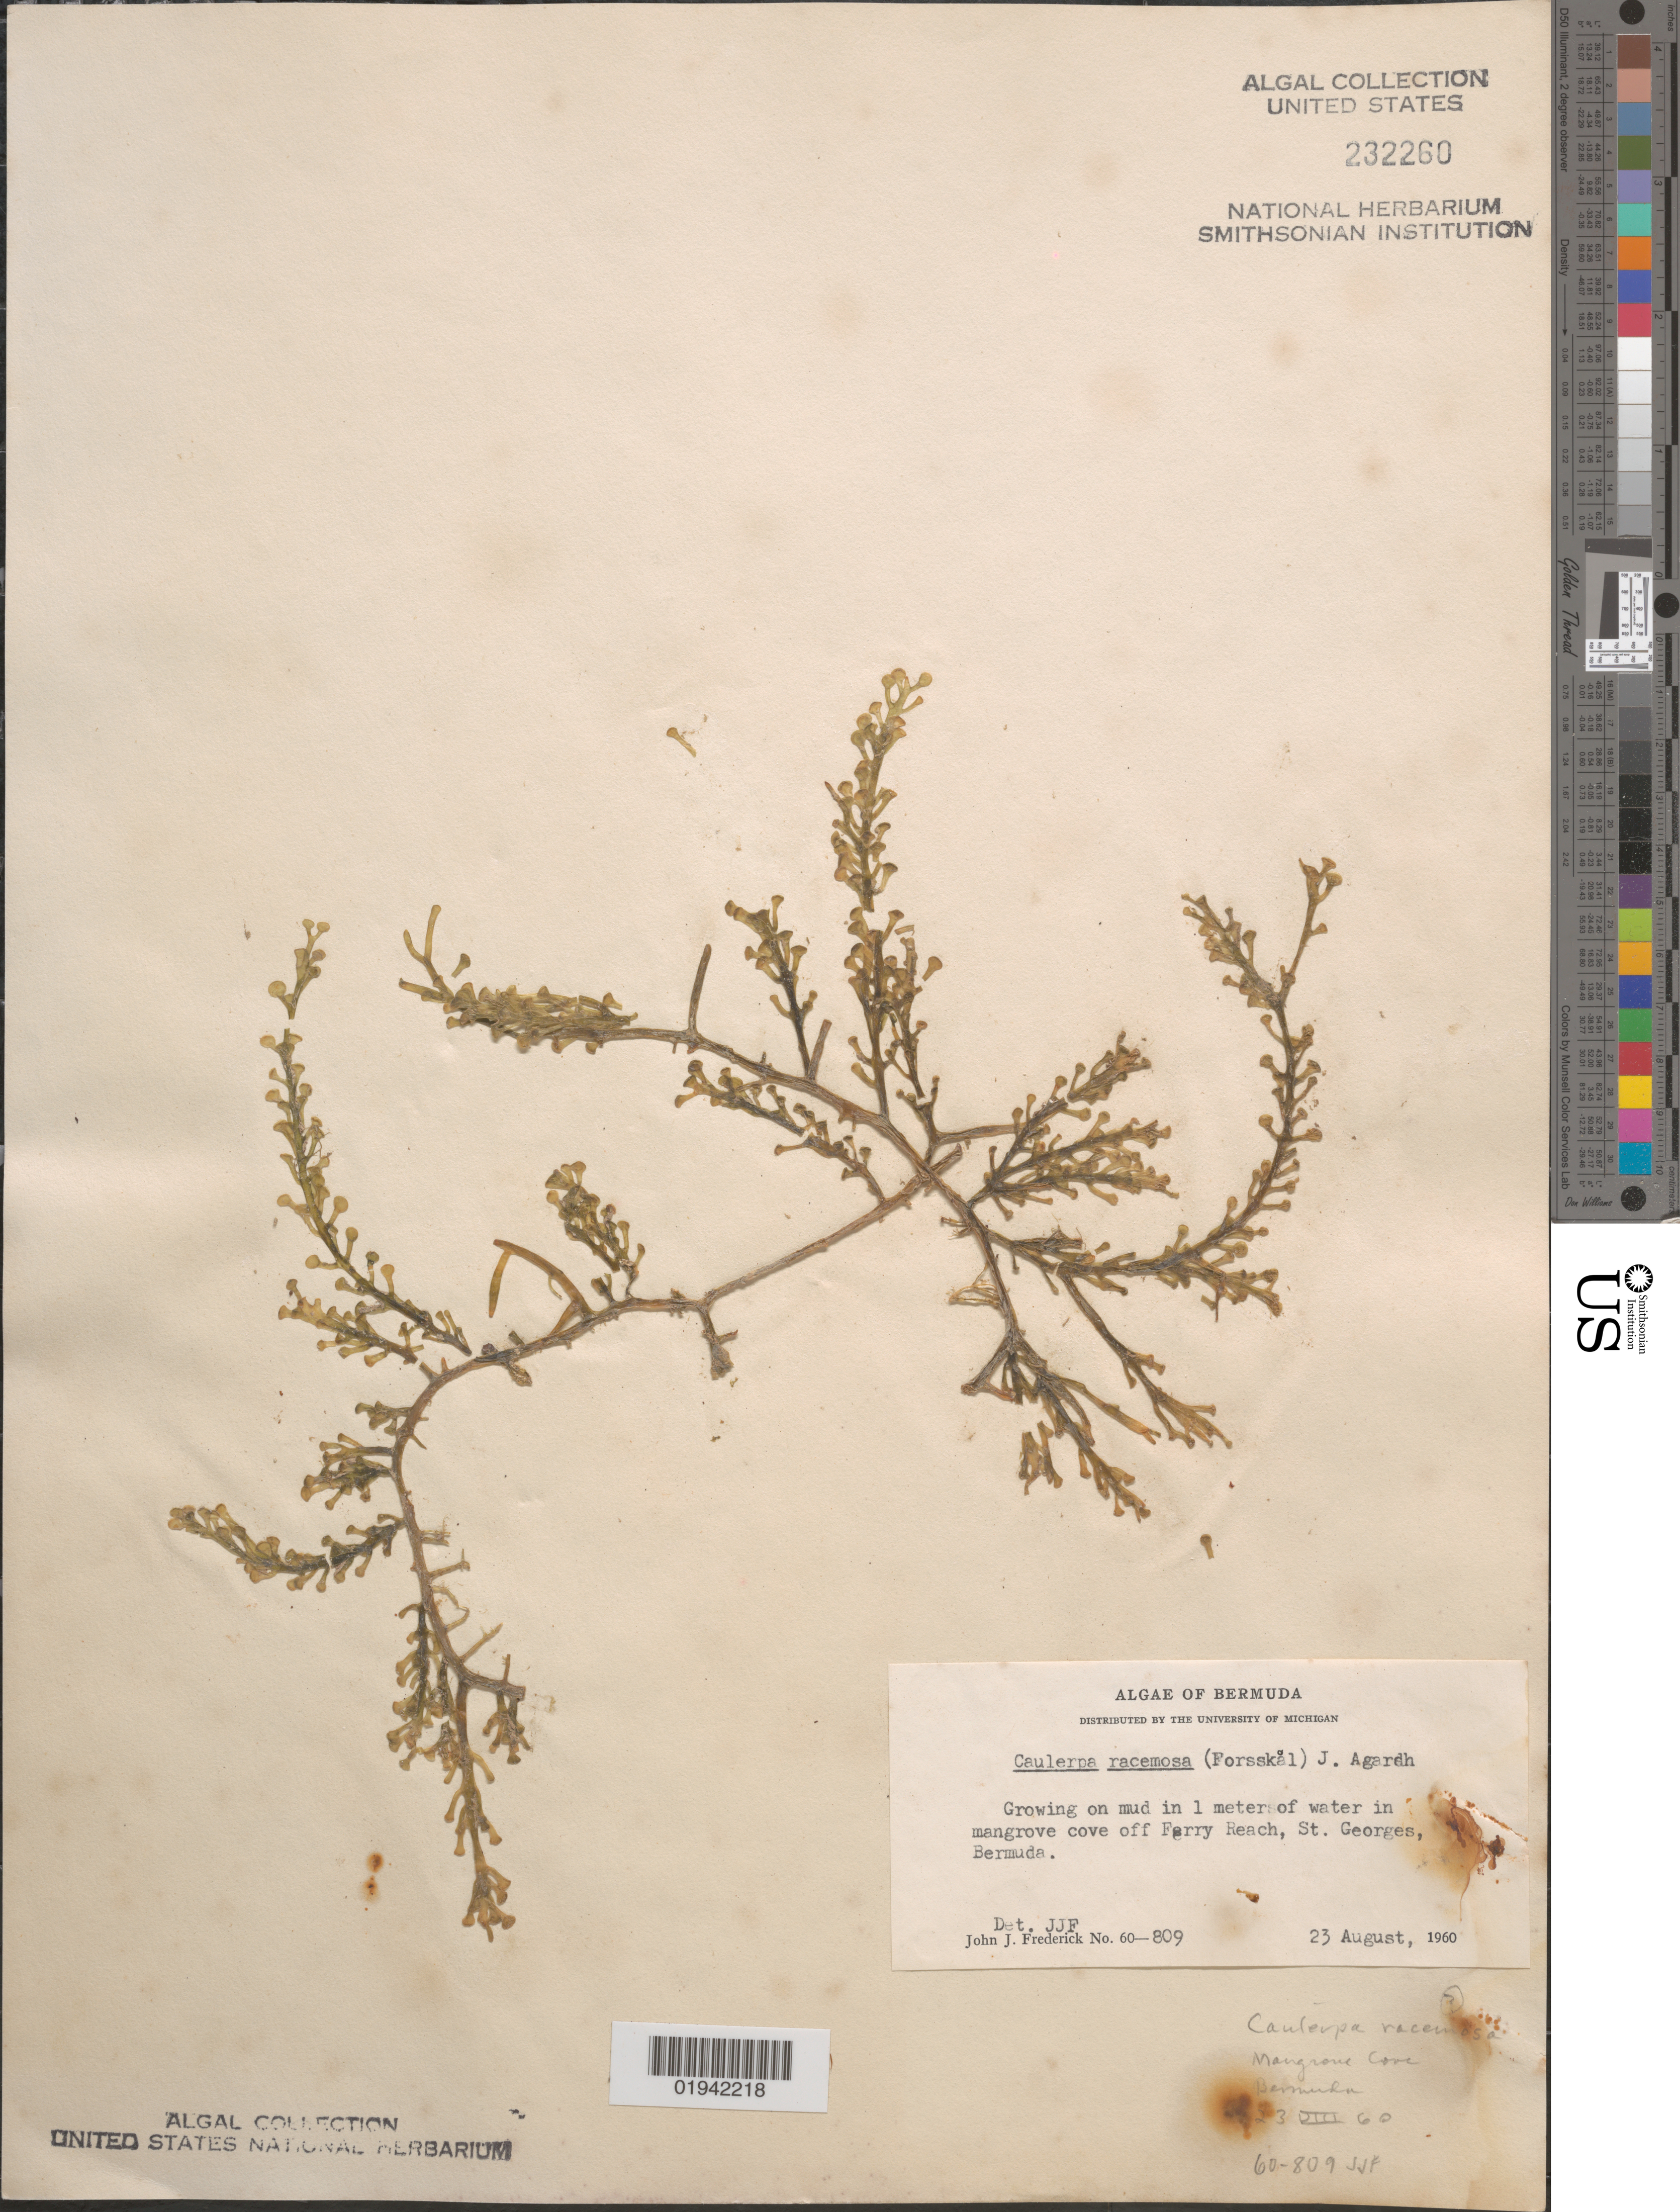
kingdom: Plantae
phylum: Chlorophyta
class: Ulvophyceae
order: Bryopsidales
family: Caulerpaceae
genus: Caulerpa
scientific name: Caulerpa racemosa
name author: (Forssk.) J. Agardh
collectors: J. Frederick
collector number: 60-809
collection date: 1960-08-23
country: Bermuda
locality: Growing on mud in 1 meter of water in mangrove cove off Ferry Reach, St. Georges.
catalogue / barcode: US 232260